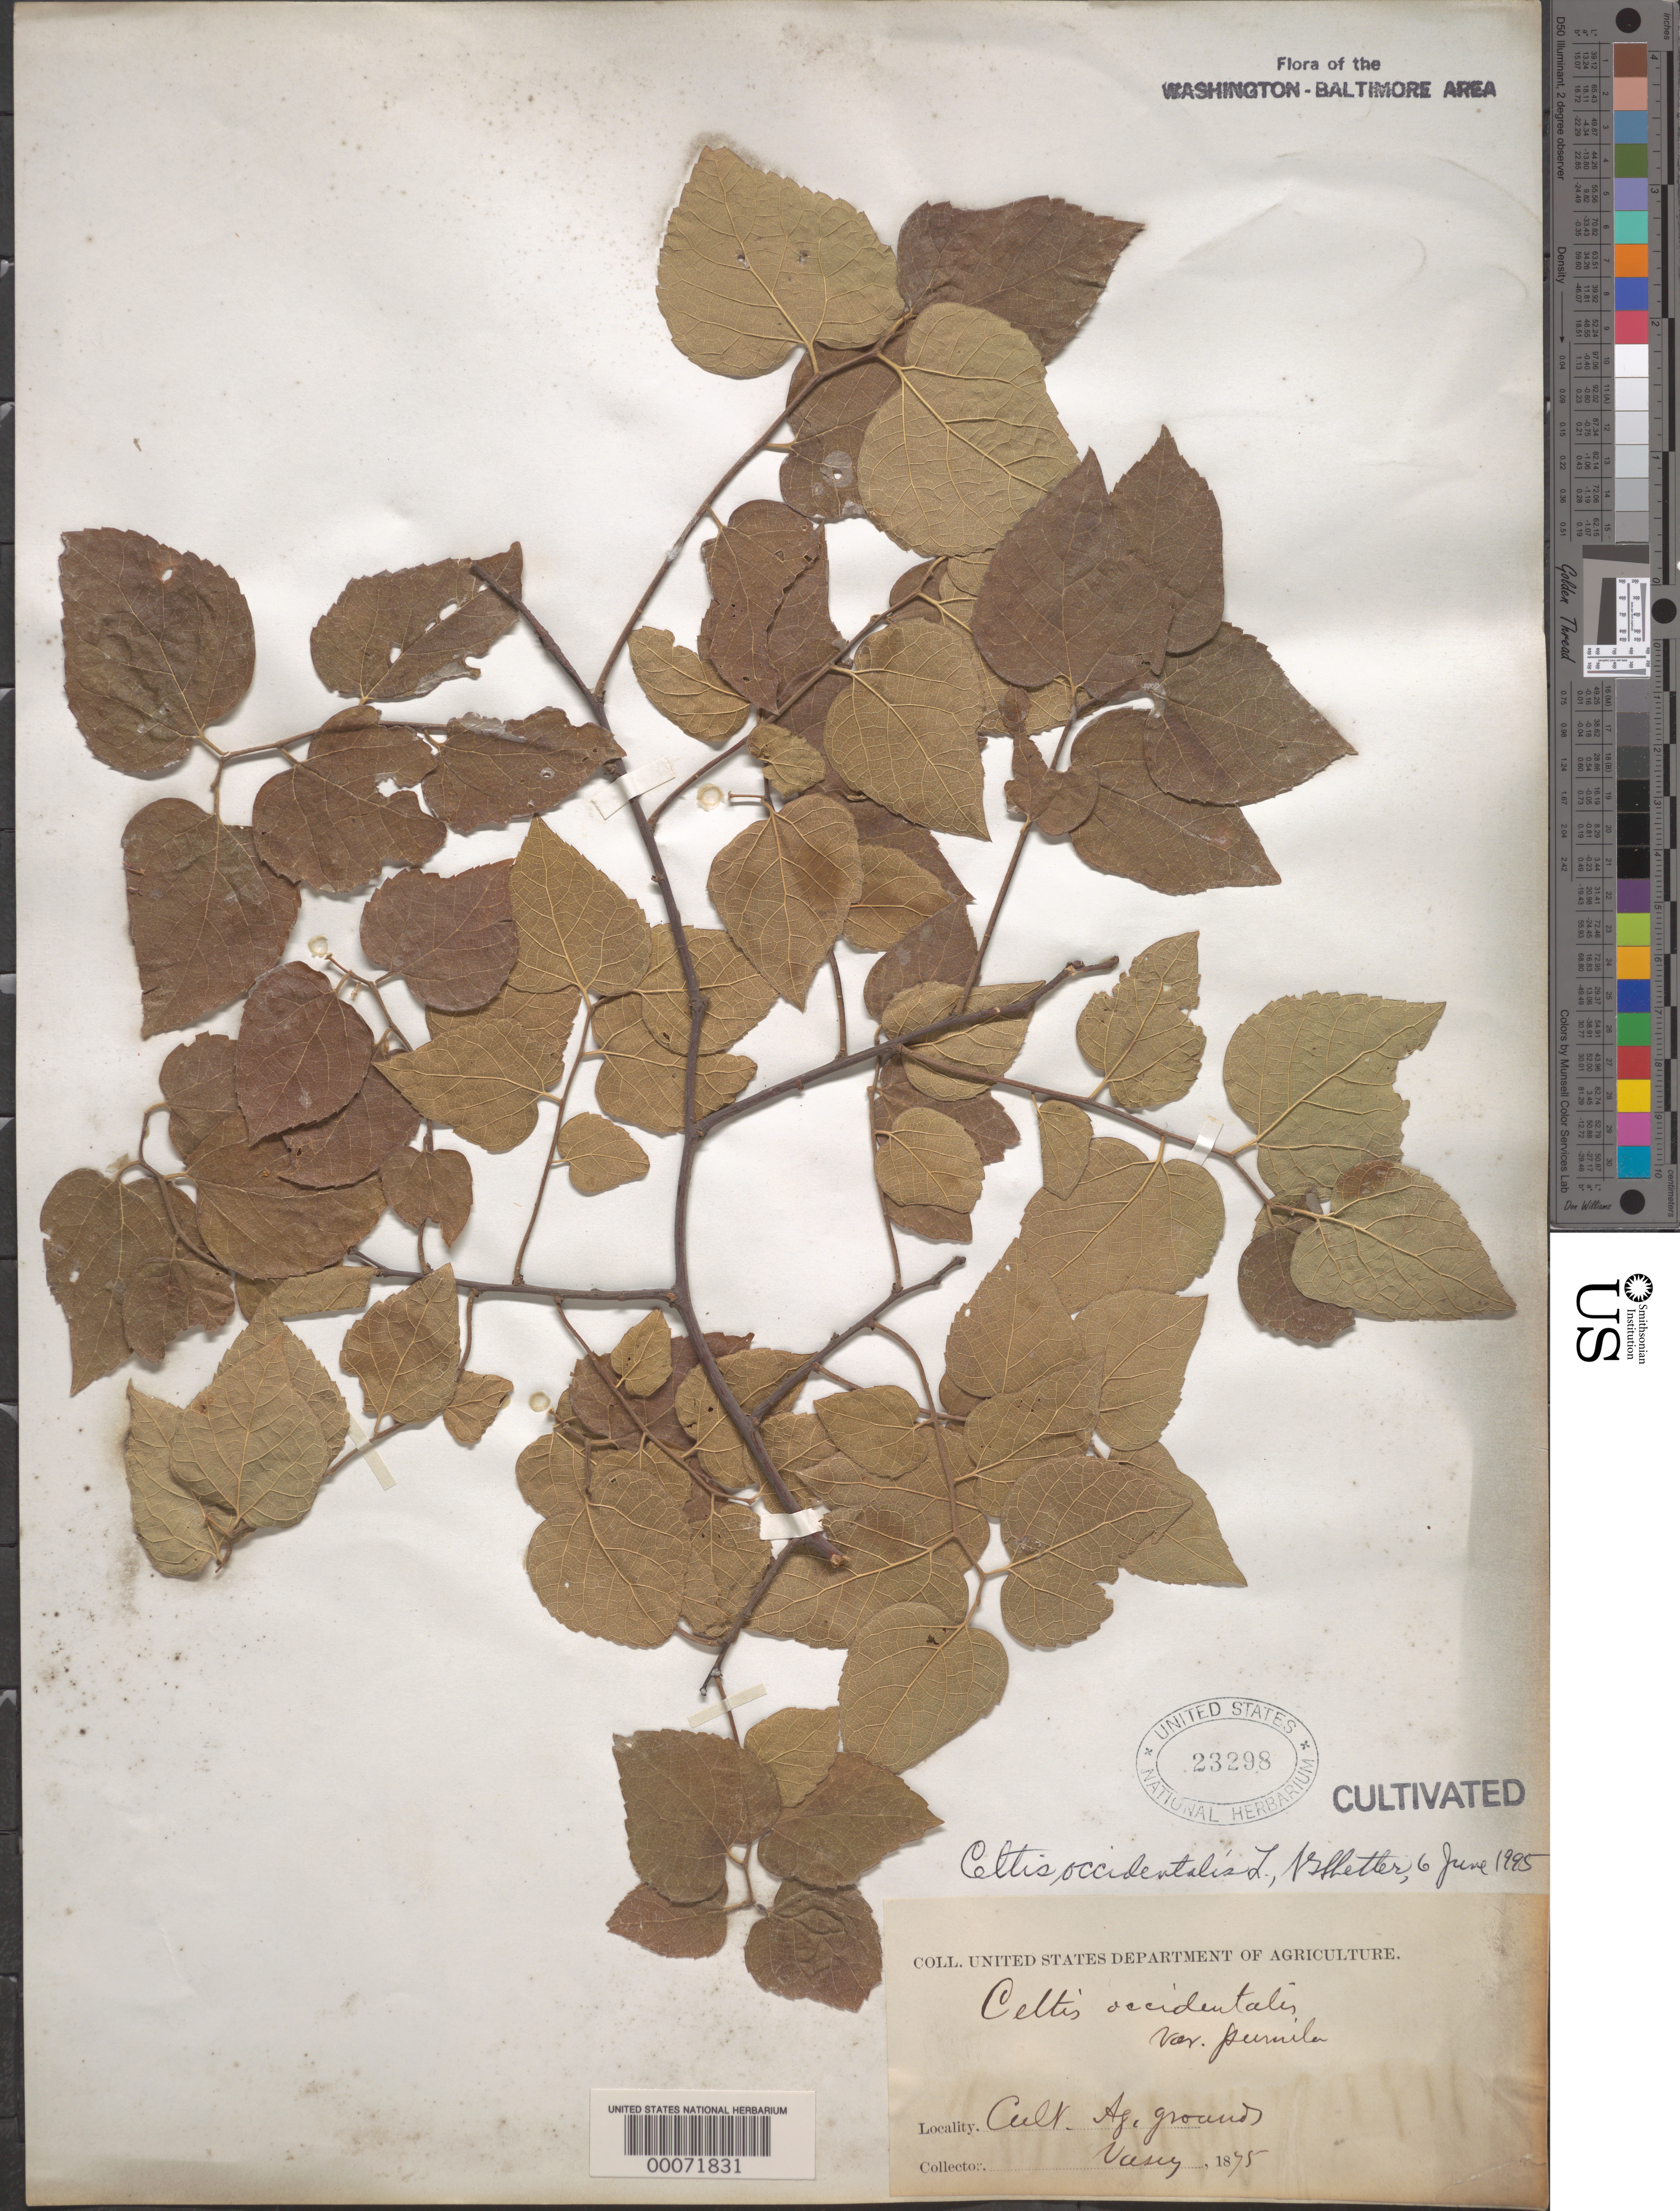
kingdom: Plantae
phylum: Tracheophyta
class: Magnoliopsida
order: Rosales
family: Cannabaceae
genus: Celtis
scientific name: Celtis occidentalis var. pumila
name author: (Pursh) A. Gray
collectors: G. Vasey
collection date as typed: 1895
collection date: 1895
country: United States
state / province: District of Columbia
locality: Agricultural grounds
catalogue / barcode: US 23298